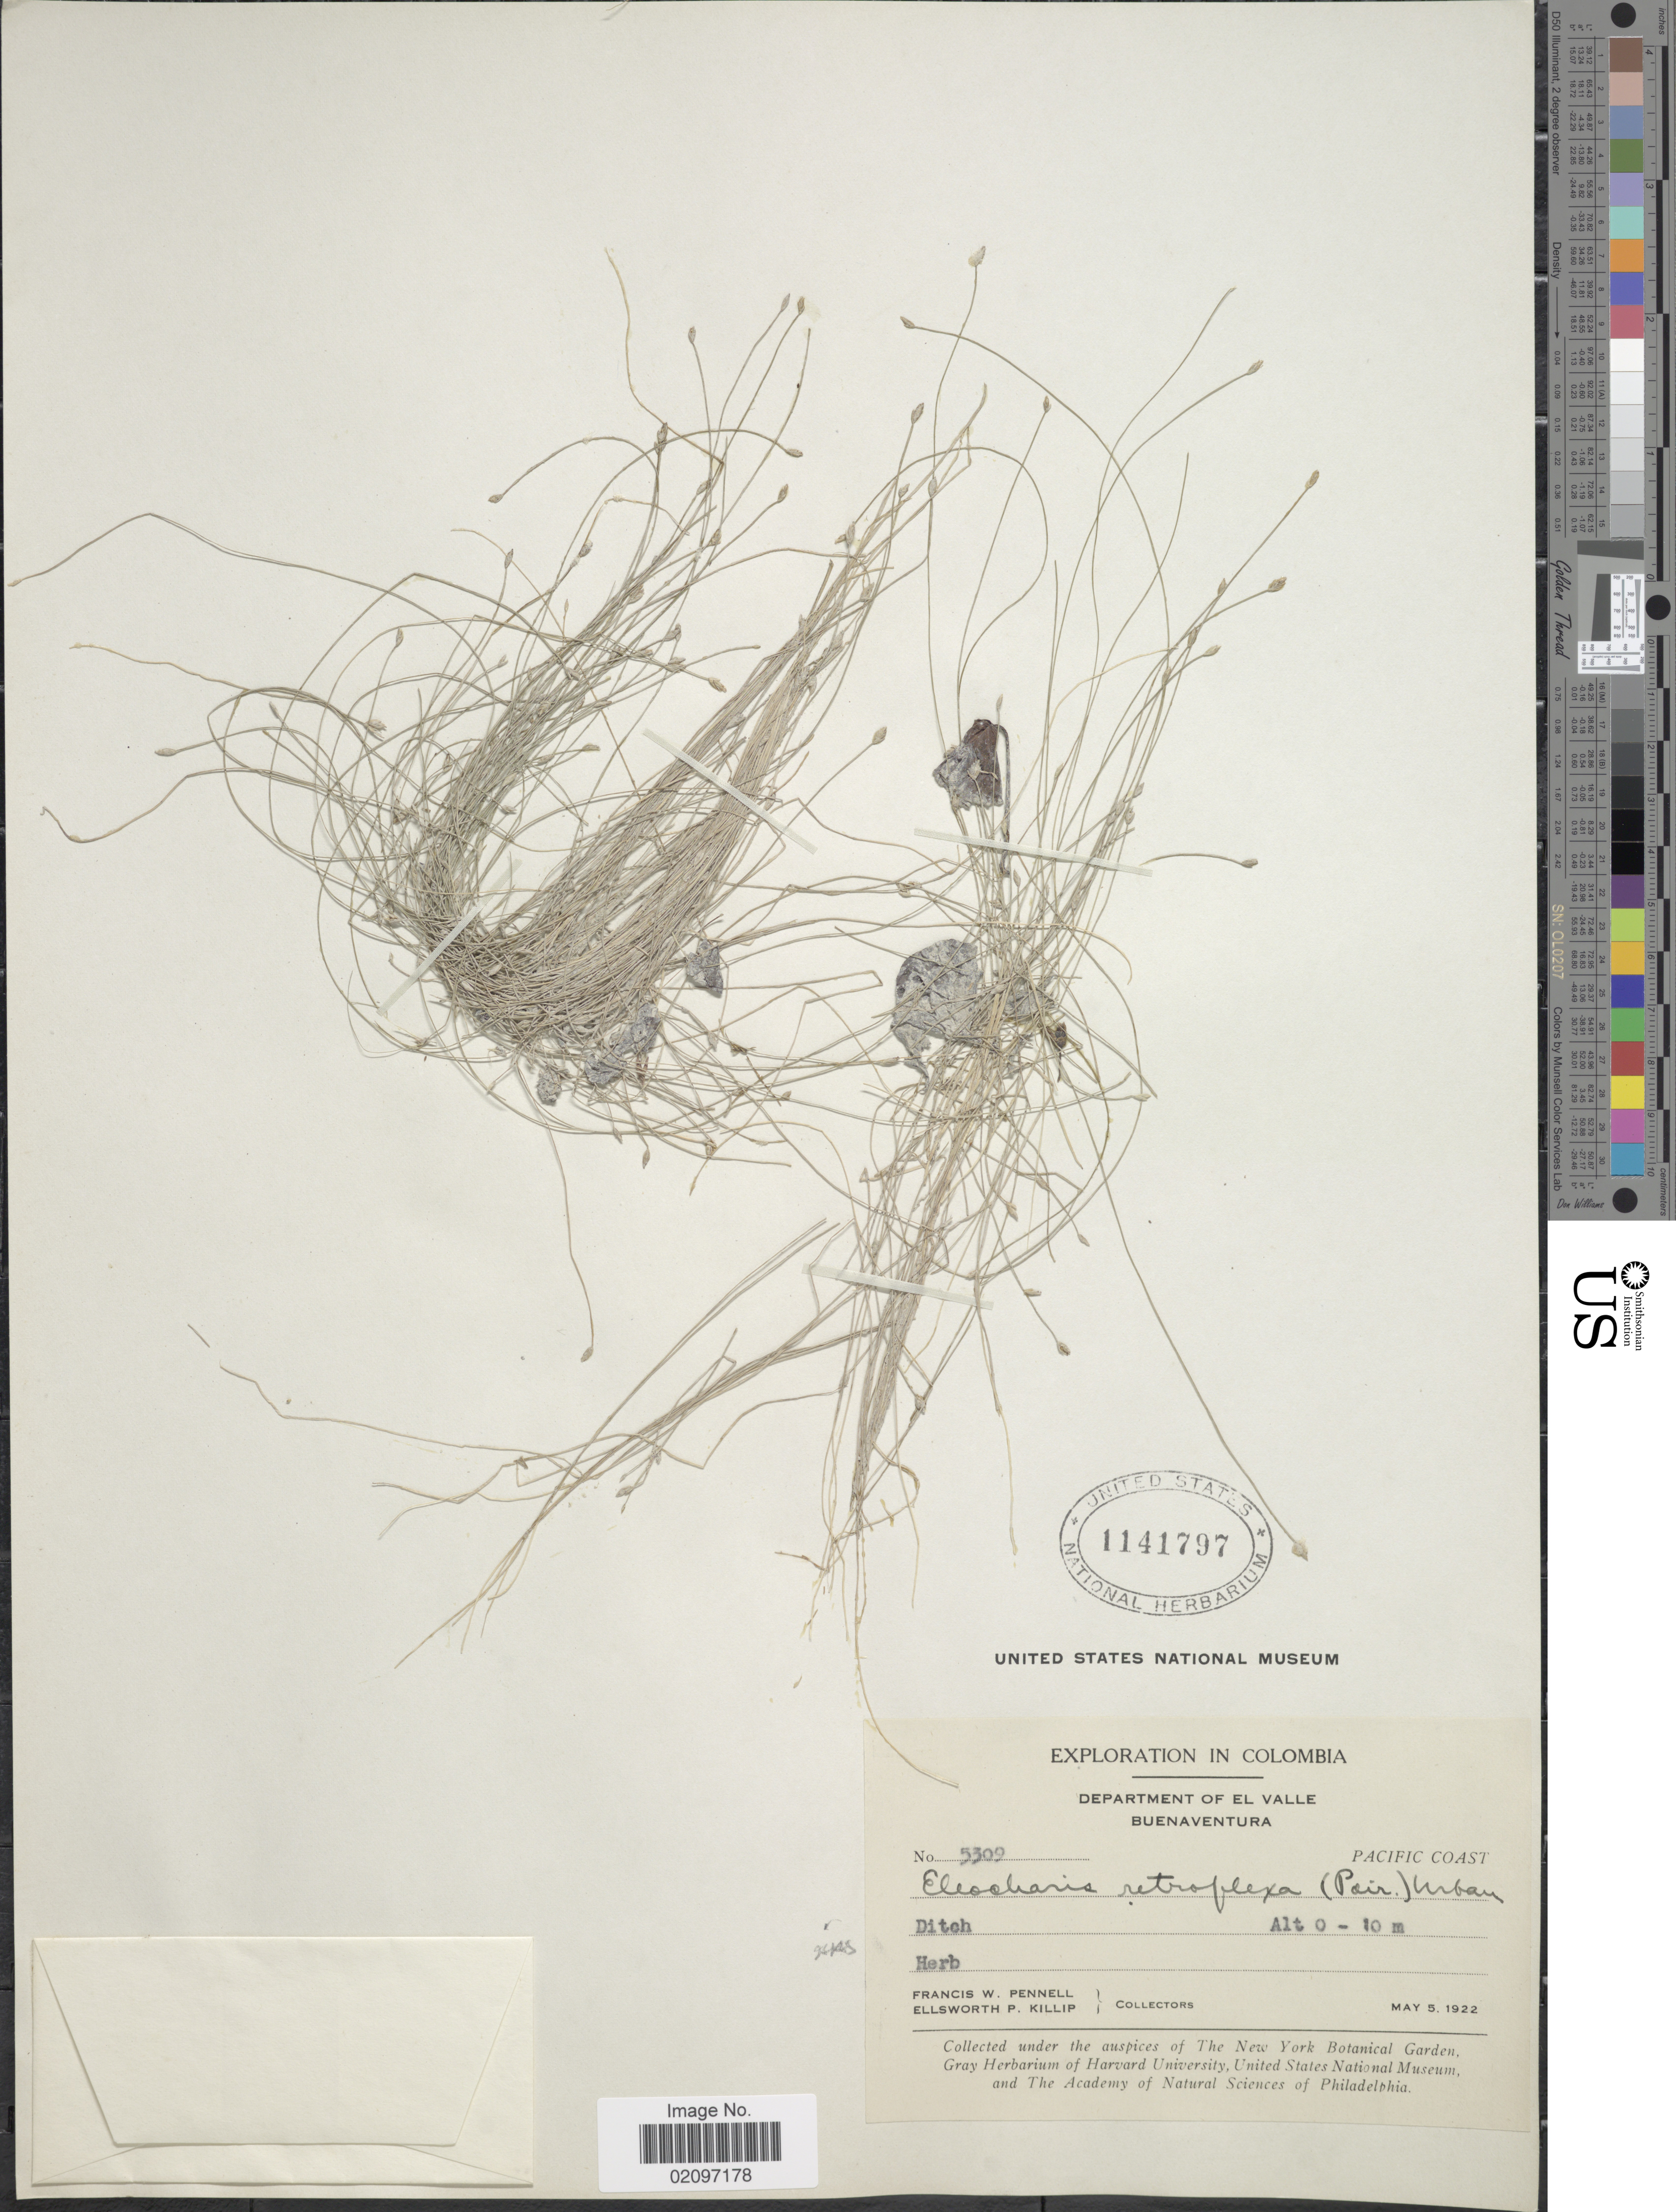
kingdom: Plantae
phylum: Tracheophyta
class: Liliopsida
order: Poales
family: Cyperaceae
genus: Eleocharis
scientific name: Eleocharis retroflexa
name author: (Poir.) Urb.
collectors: F. W. Pennell & E. P. Killip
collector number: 5309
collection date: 1922-05-05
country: Colombia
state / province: Valle del Cauca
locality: Department of El Valle, Buenavista, Pacific Coast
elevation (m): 0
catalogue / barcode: US 1141797